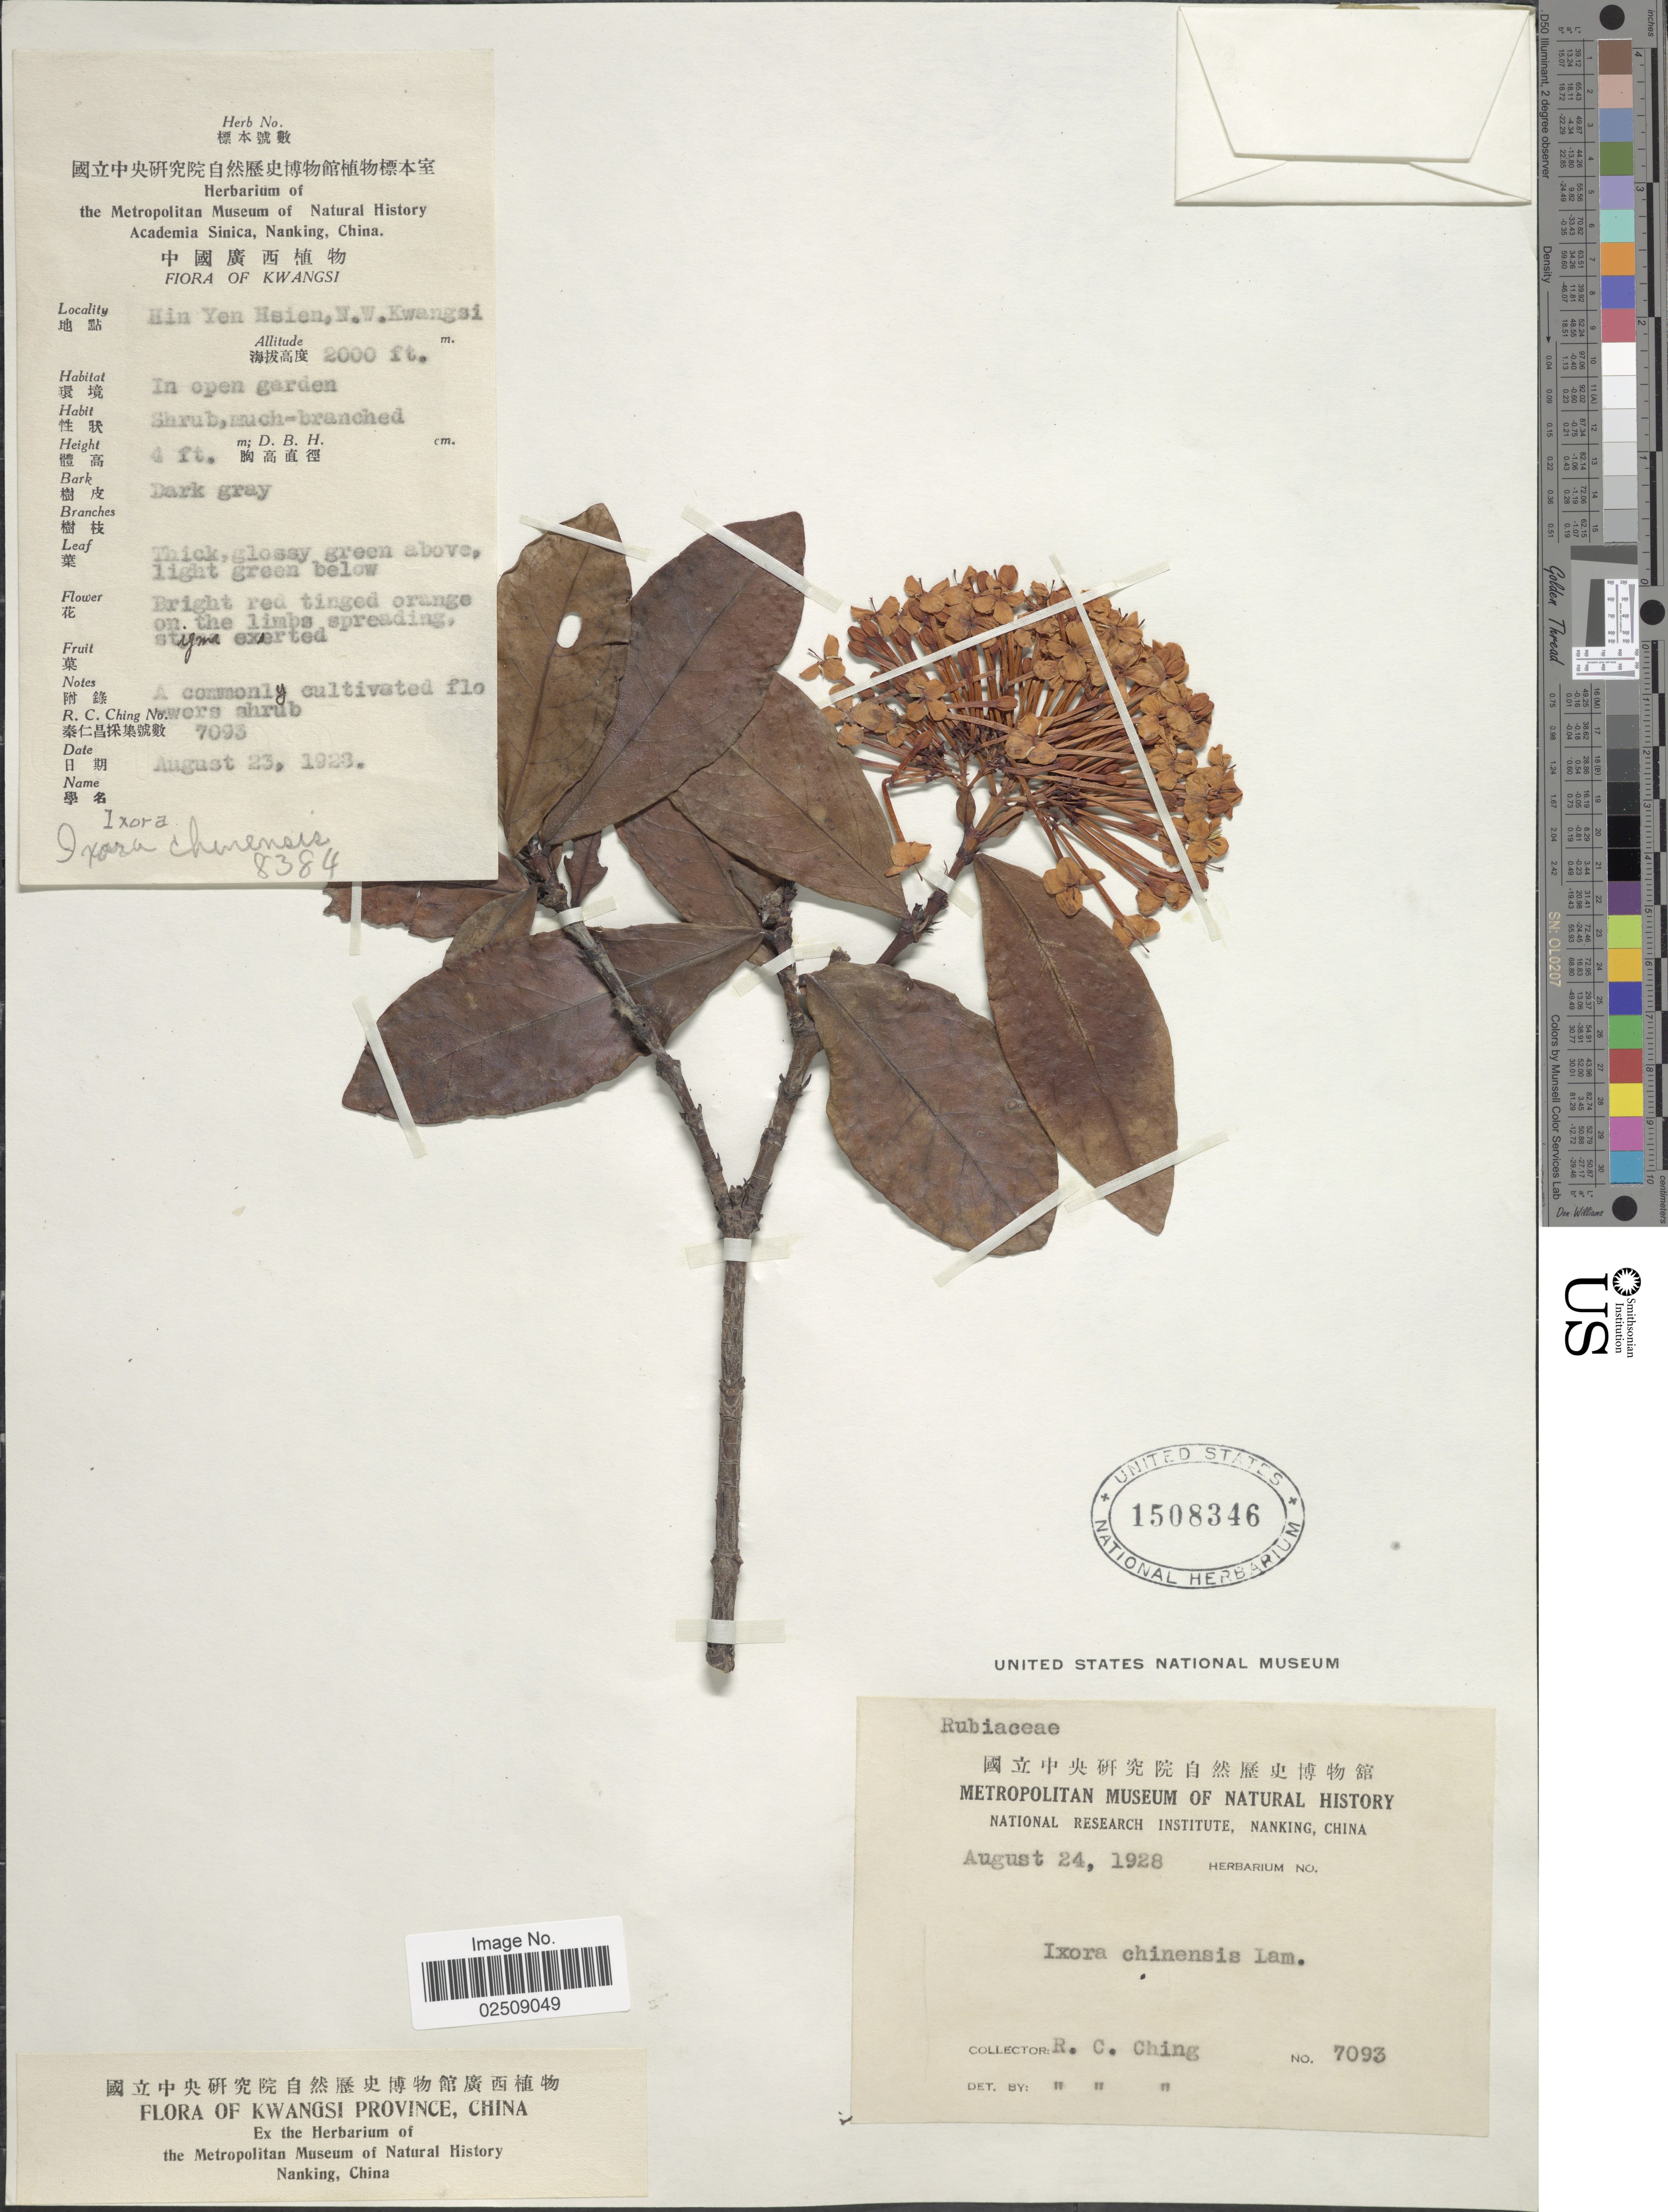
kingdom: Plantae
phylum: Tracheophyta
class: Magnoliopsida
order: Gentianales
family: Rubiaceae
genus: Ixora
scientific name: Ixora chinensis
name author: Lam.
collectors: R. C. Ching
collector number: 7093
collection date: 1928-08-24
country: China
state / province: Guangxi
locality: Hin Yen Hsien, N.W. Kwangsi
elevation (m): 610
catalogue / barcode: US 1508346